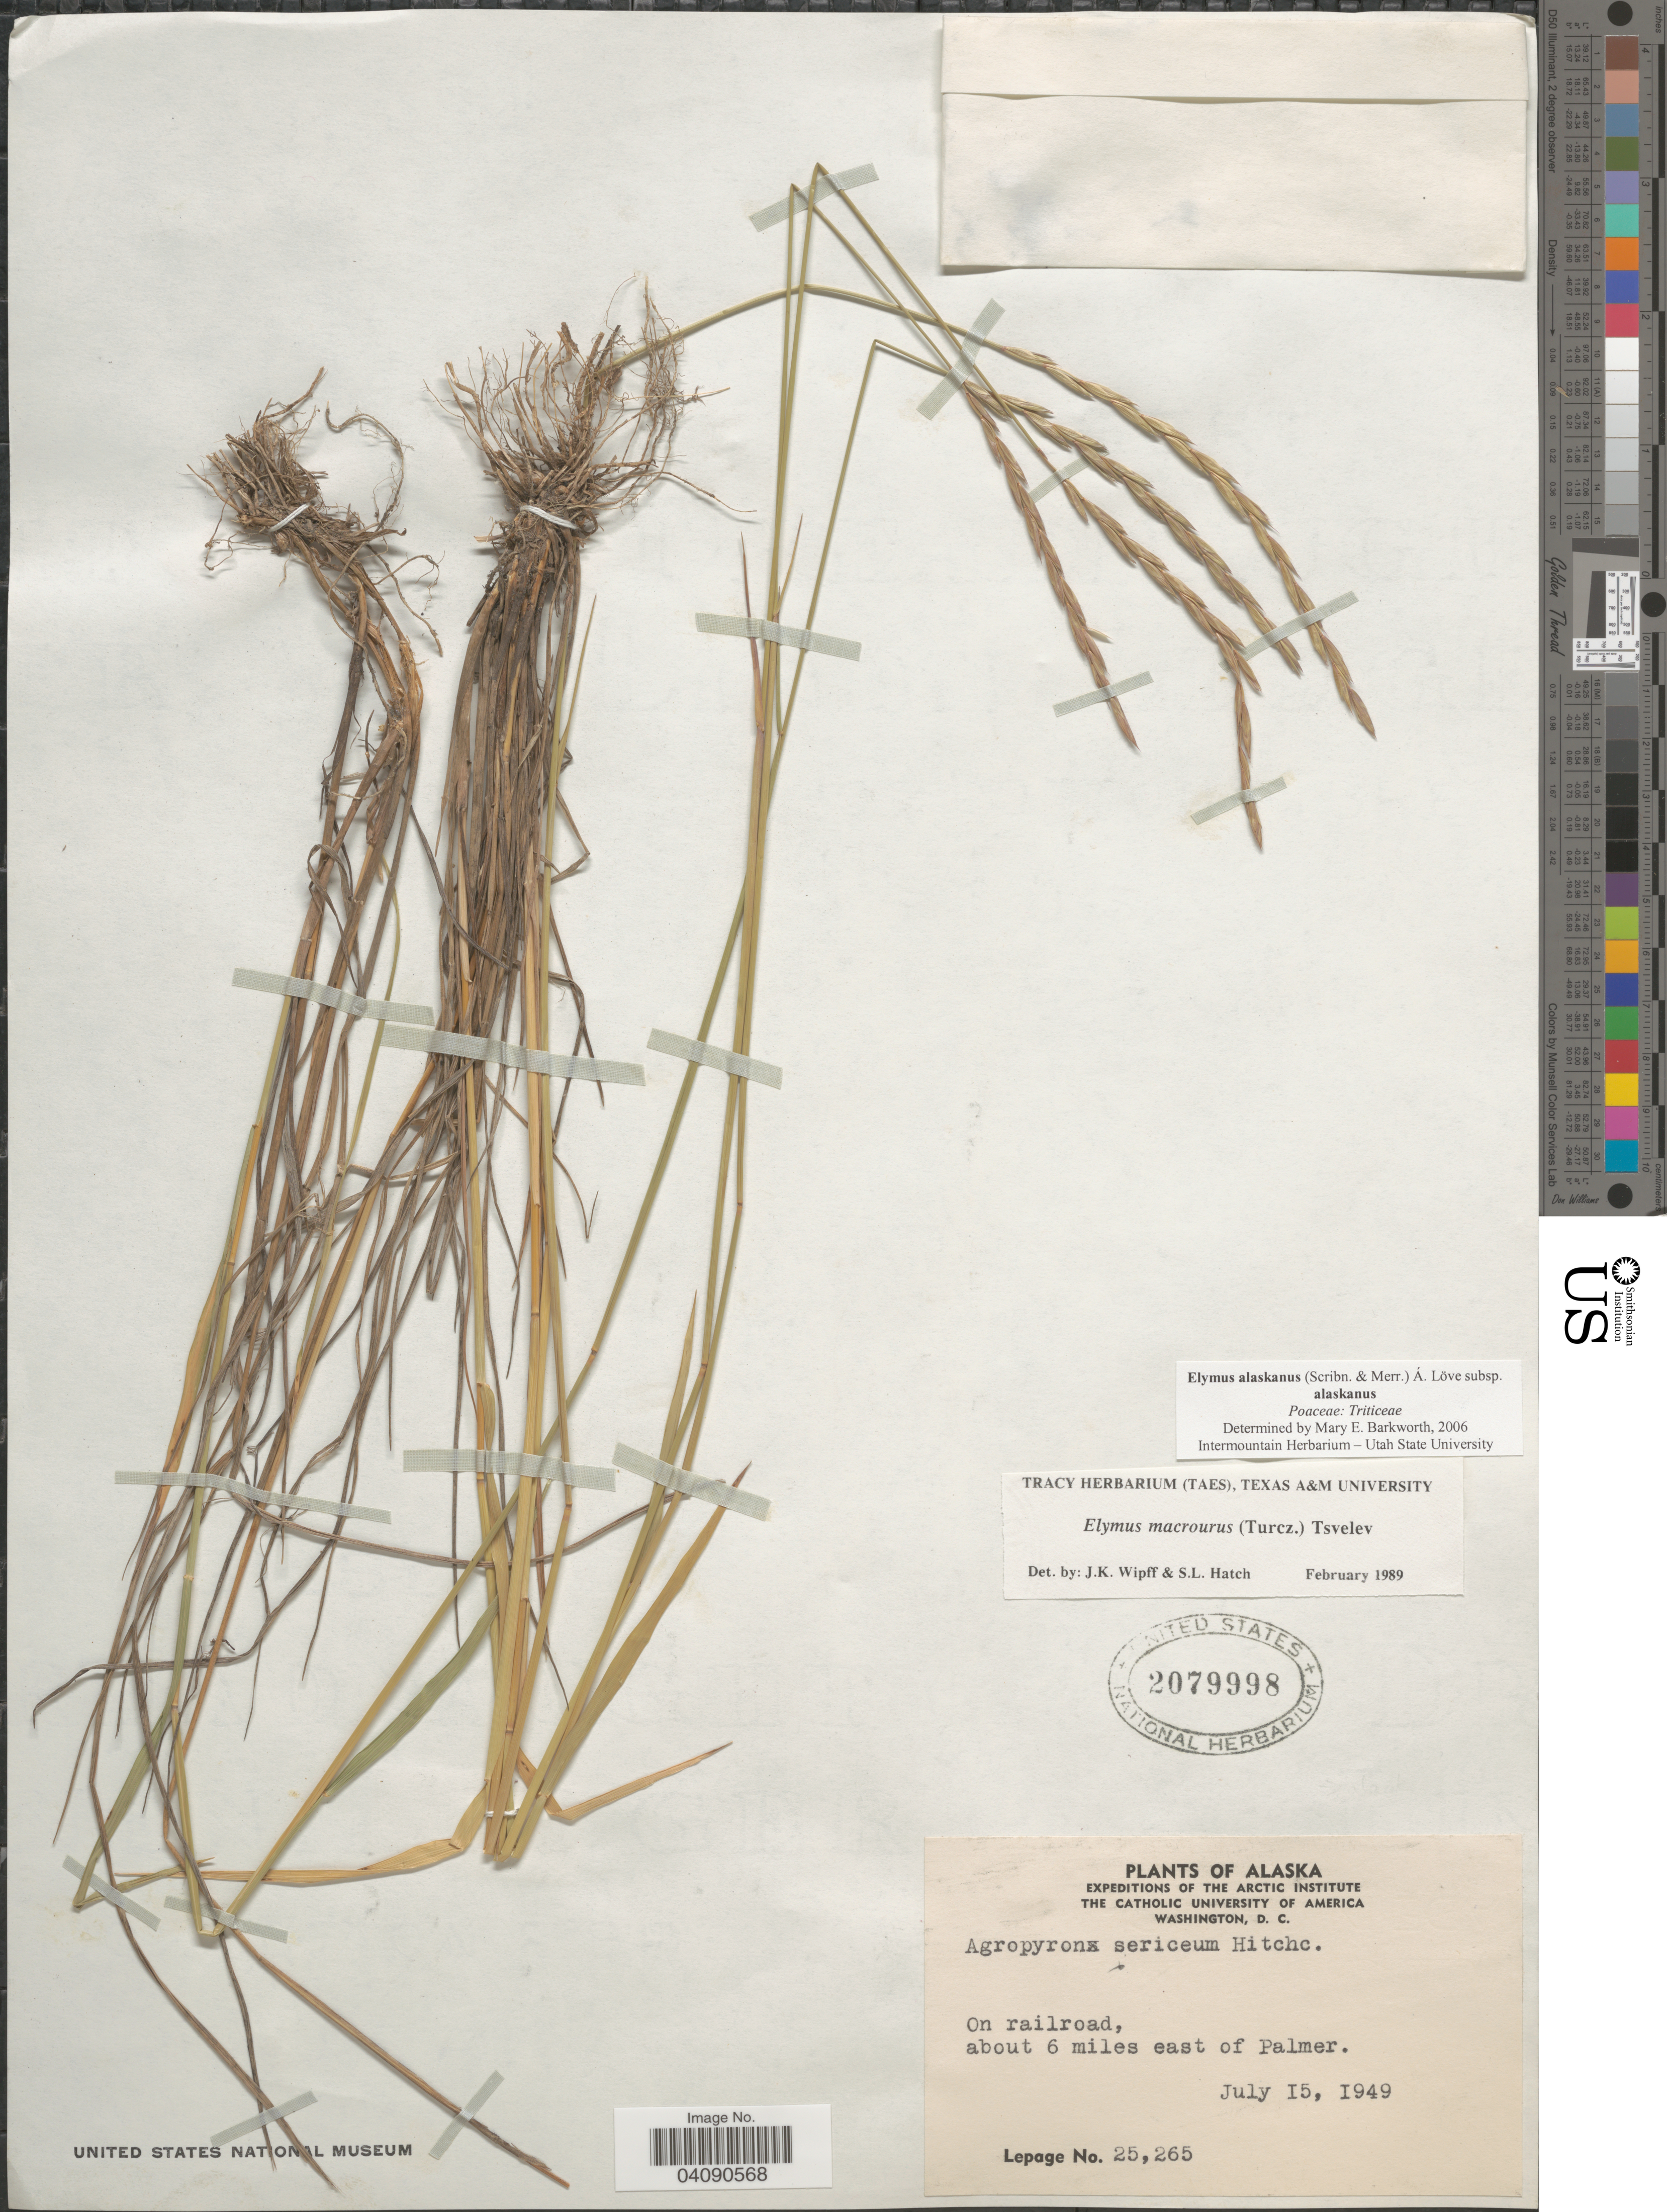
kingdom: Plantae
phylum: Tracheophyta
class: Liliopsida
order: Poales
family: Poaceae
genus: Elymus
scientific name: Elymus alaskanus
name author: (Scribn. & Merr.) Á. Löve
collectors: -. LePage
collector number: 25265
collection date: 1949-07-15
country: United States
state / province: Alaska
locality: Expeditions of the Arctic Institute. On railroad, about 6 miles east of Palmer.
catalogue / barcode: US 2079998